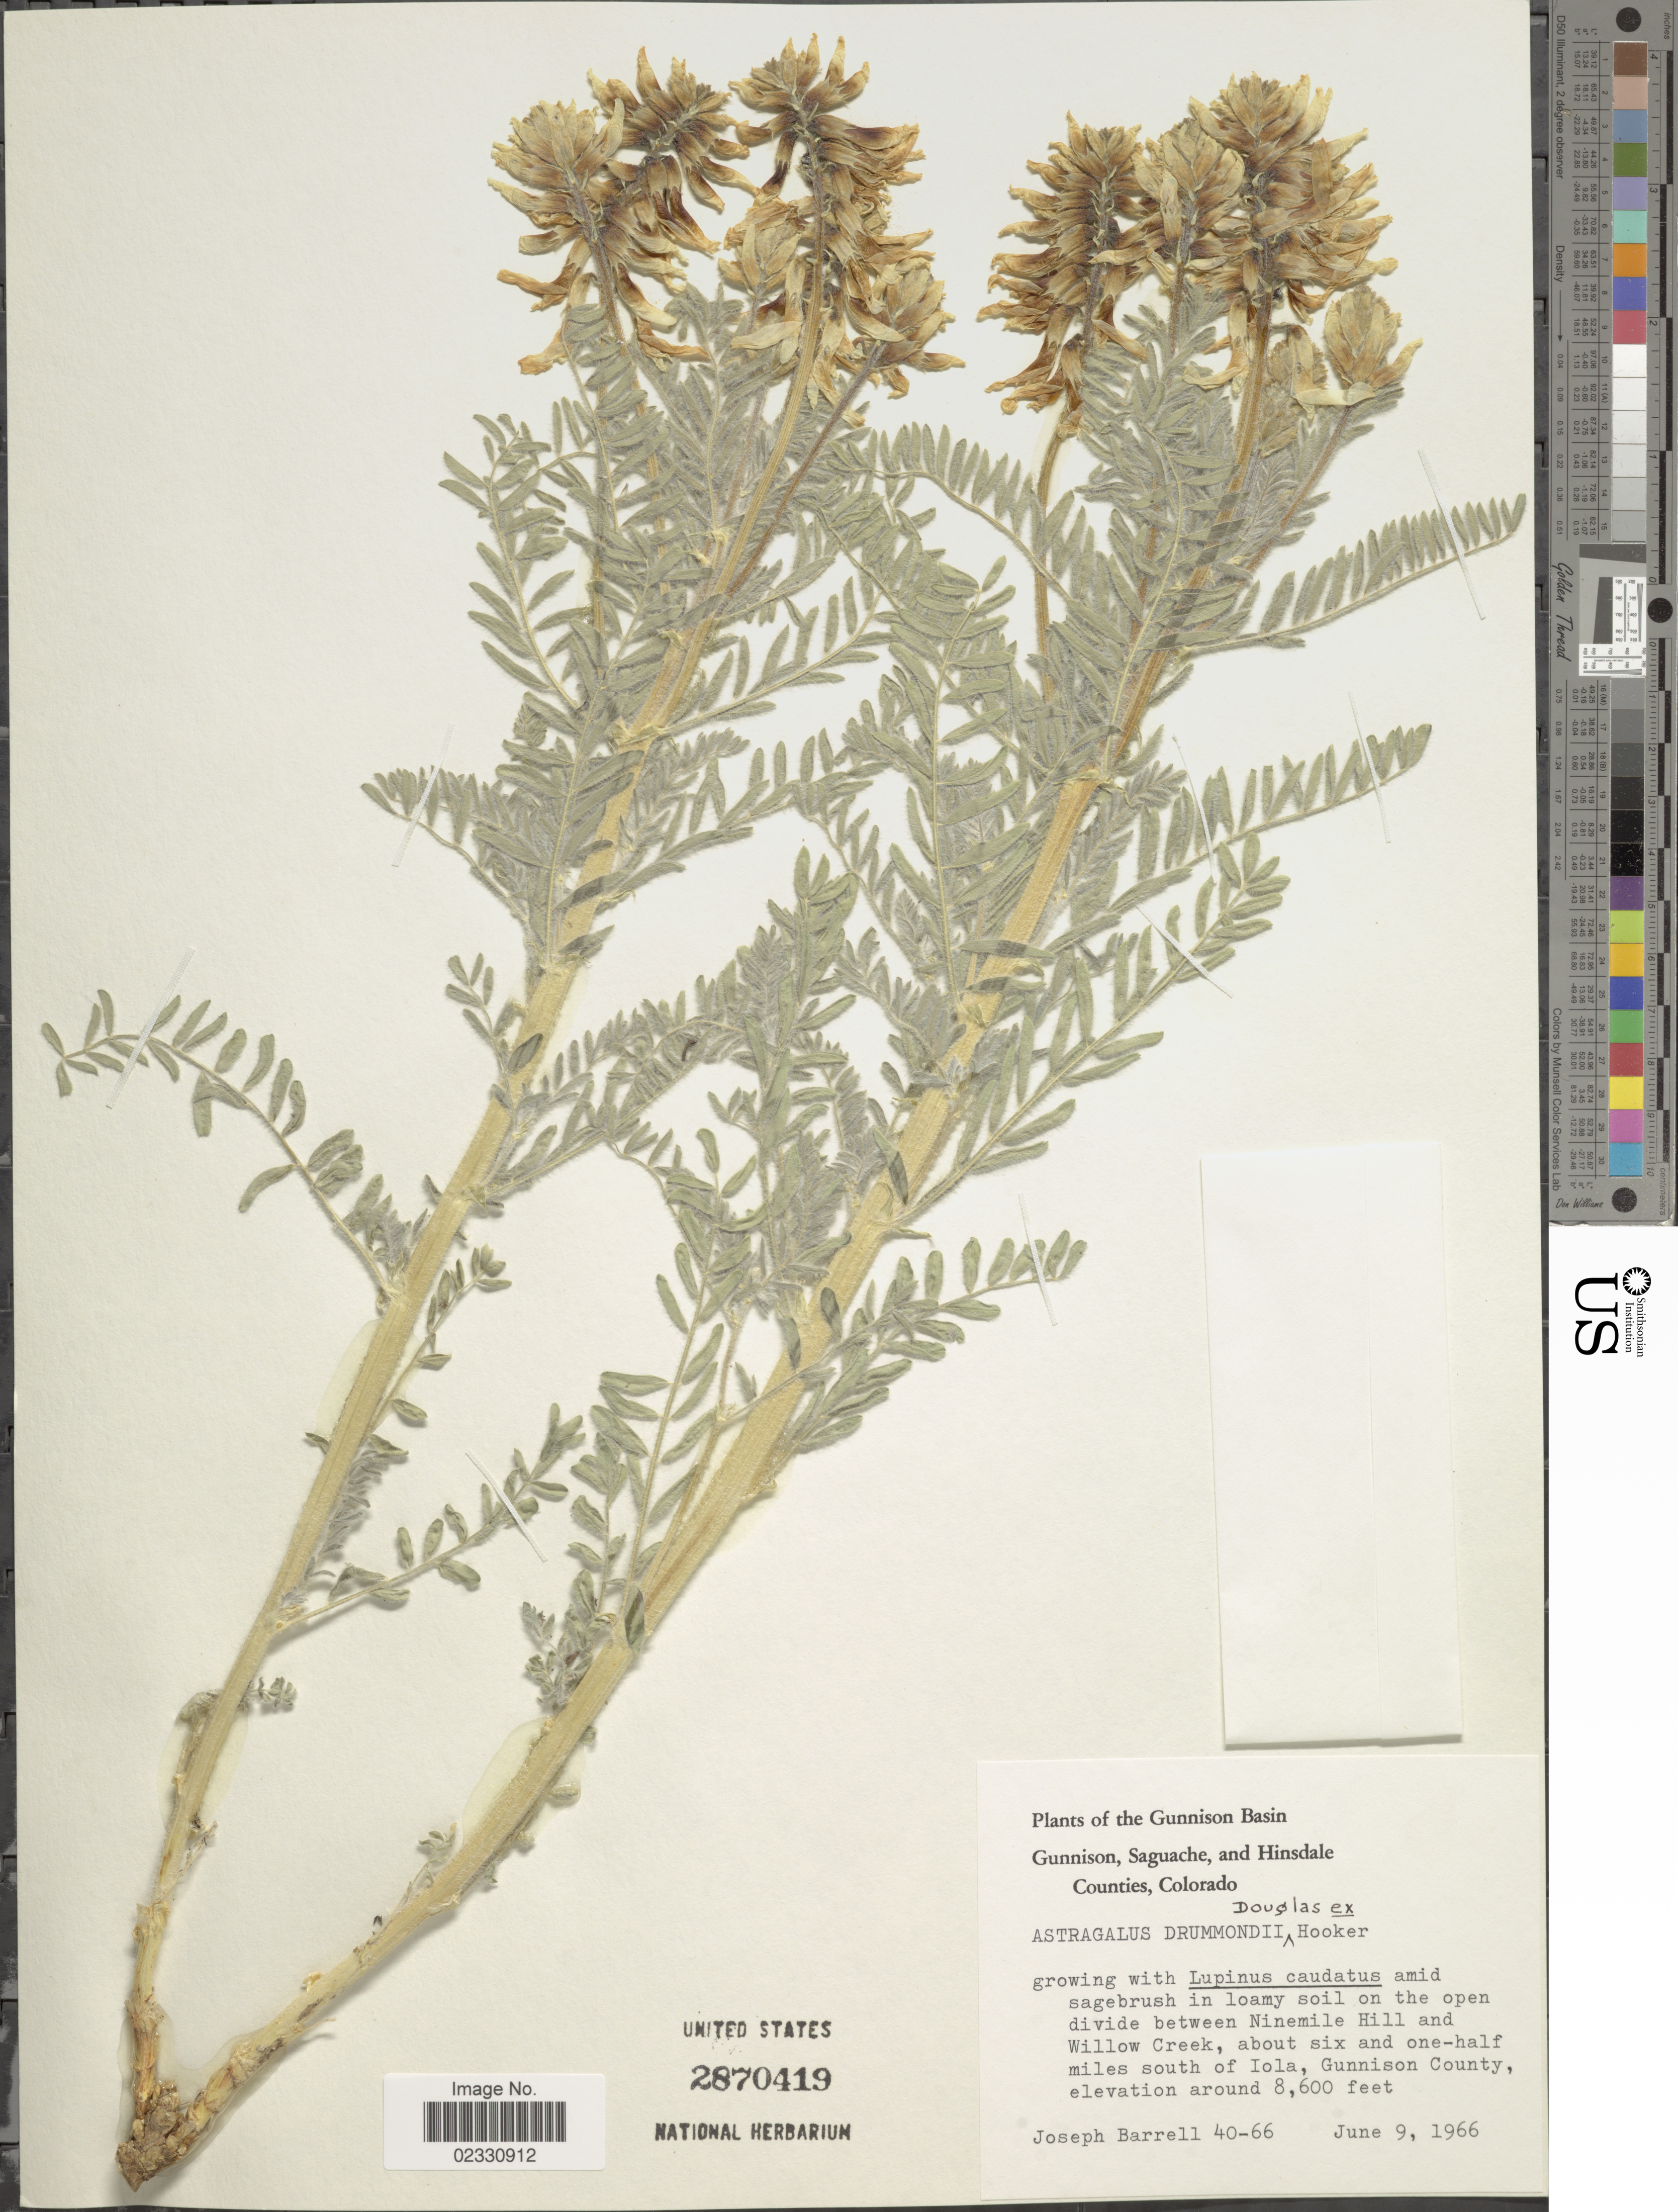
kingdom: Plantae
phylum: Tracheophyta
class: Magnoliopsida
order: Fabales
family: Fabaceae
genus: Astragalus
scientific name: Astragalus drummondii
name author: Hook.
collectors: J. Barrell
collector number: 40-66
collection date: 1966-06-09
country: United States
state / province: Colorado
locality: The Gunnison Basin Gunnison, Saguache, and Hinsdale Counties; growing with Lupinus caudatus amid sagebrush in loamy soil on the open divide between Ninemile Hill and Willow Creek, about six and one-half miles south of Iola, Gunnison County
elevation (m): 2621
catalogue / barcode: US 2870419